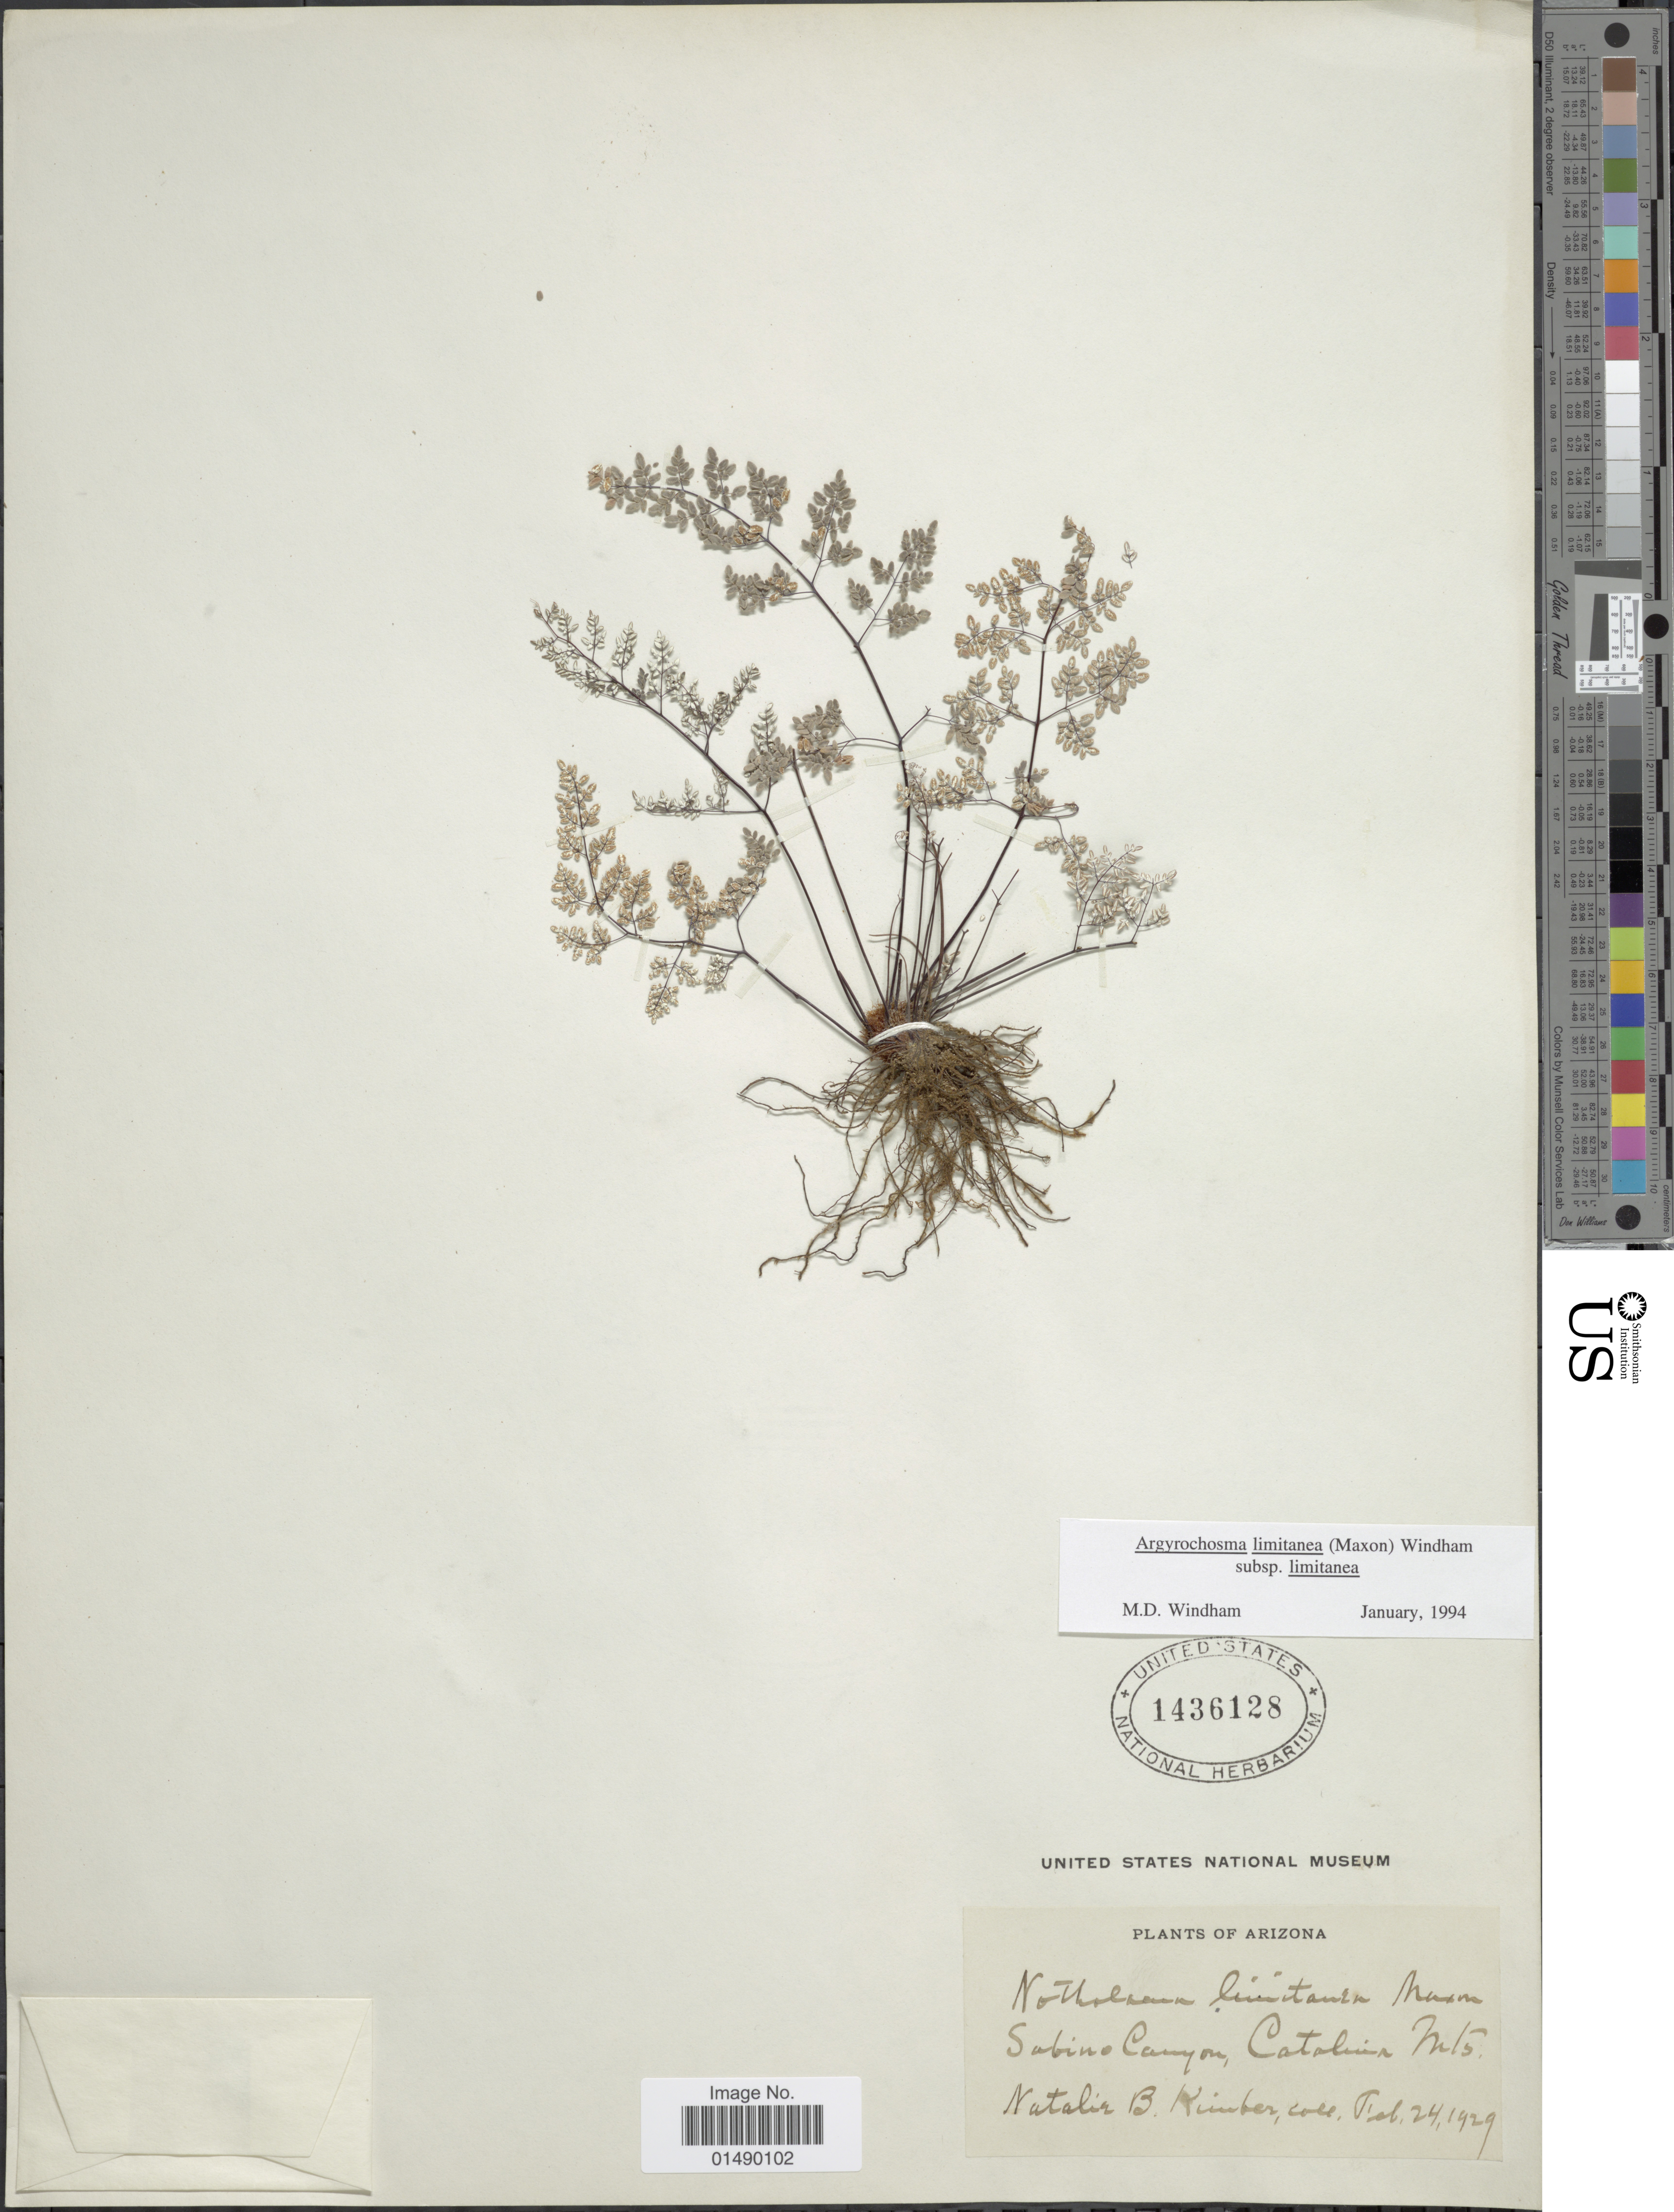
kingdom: Plantae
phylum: Tracheophyta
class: Polypodiopsida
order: Polypodiales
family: Pteridaceae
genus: Argyrochosma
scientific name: Argyrochosma limitanea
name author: (Maxon) Windham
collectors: N. Kimber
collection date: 1929-02-24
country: United States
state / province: Arizona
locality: Arizona, Sabino Canyon, Catalina Mts.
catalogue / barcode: US 1436128